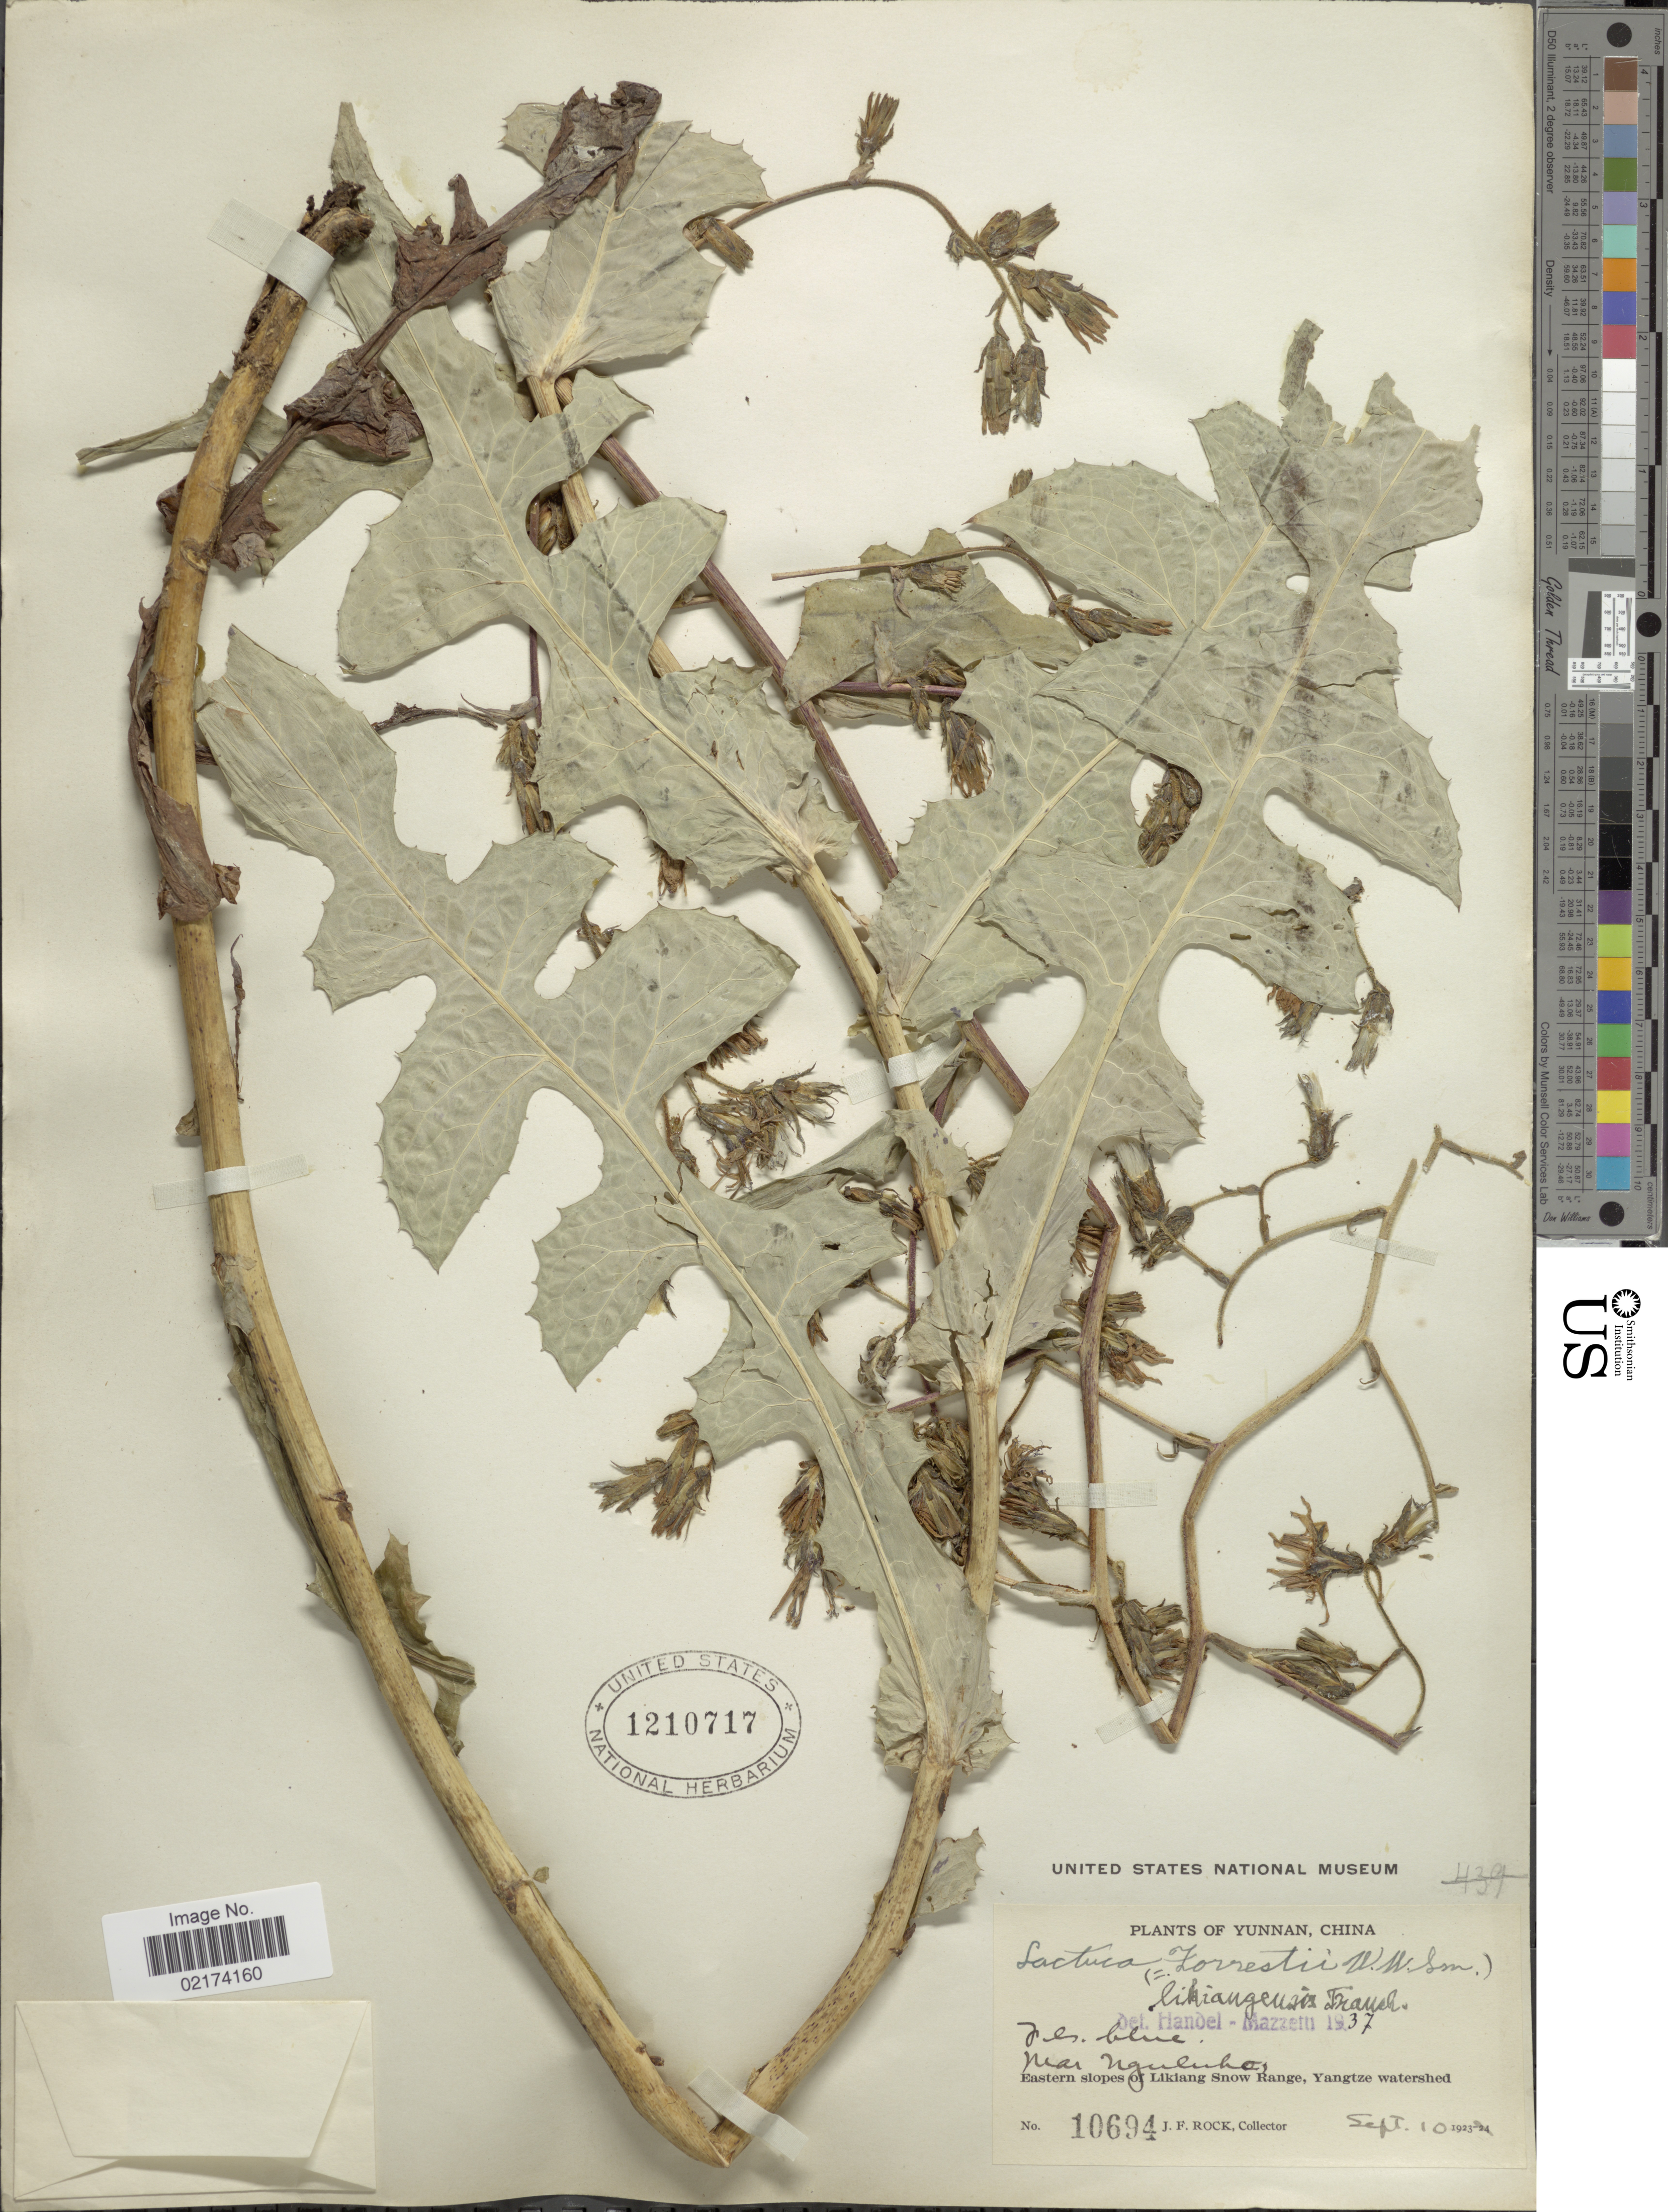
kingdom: Plantae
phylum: Tracheophyta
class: Magnoliopsida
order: Asterales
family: Asteraceae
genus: Chaetoseris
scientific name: Chaetoseris likiangensis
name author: (Franch.) C. Shih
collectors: J. F. Rock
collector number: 10694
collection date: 1923-09-10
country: China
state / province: Yunnan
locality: Near Nguluke, eastern slopes of Likiang Snow Range, Yangtze watershed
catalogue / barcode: US 1210717